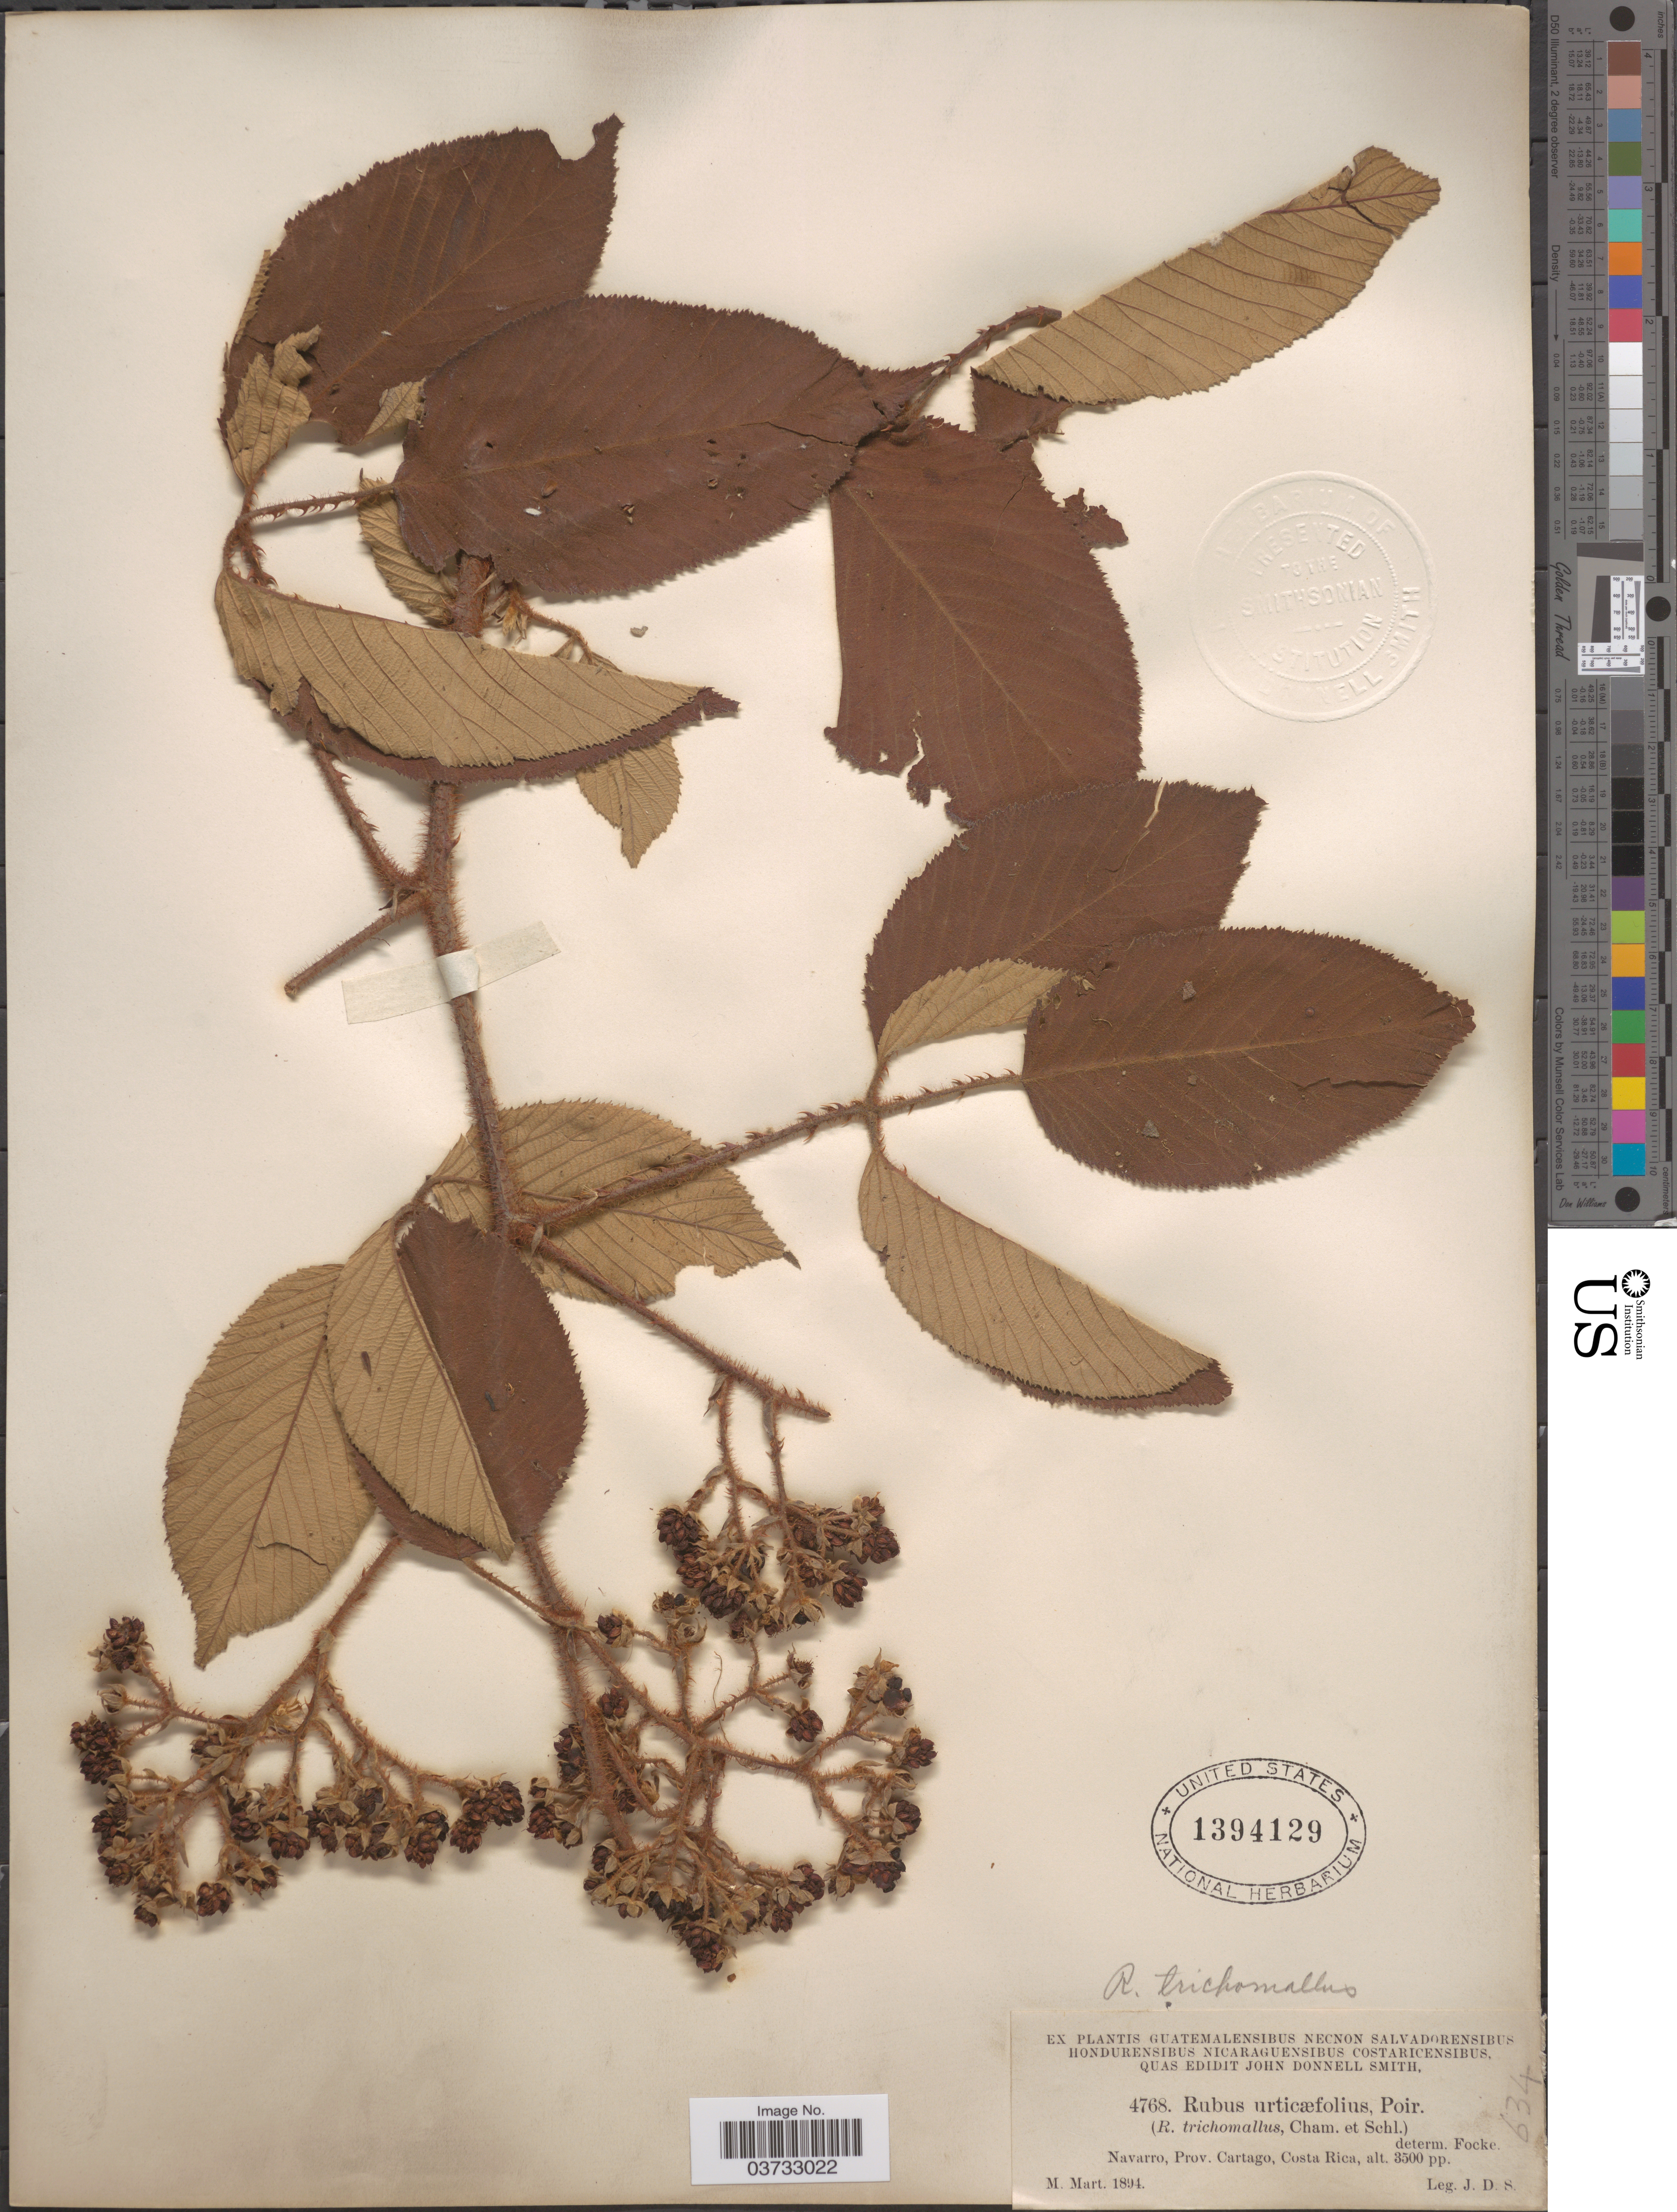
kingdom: Plantae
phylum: Tracheophyta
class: Magnoliopsida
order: Rosales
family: Rosaceae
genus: Rubus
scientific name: Rubus trichomallus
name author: Schltdl.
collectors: J. Donnell Smith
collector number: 4768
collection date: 1894-03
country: Costa Rica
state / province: Cartago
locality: Navarro.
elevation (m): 1067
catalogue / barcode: US 1394129